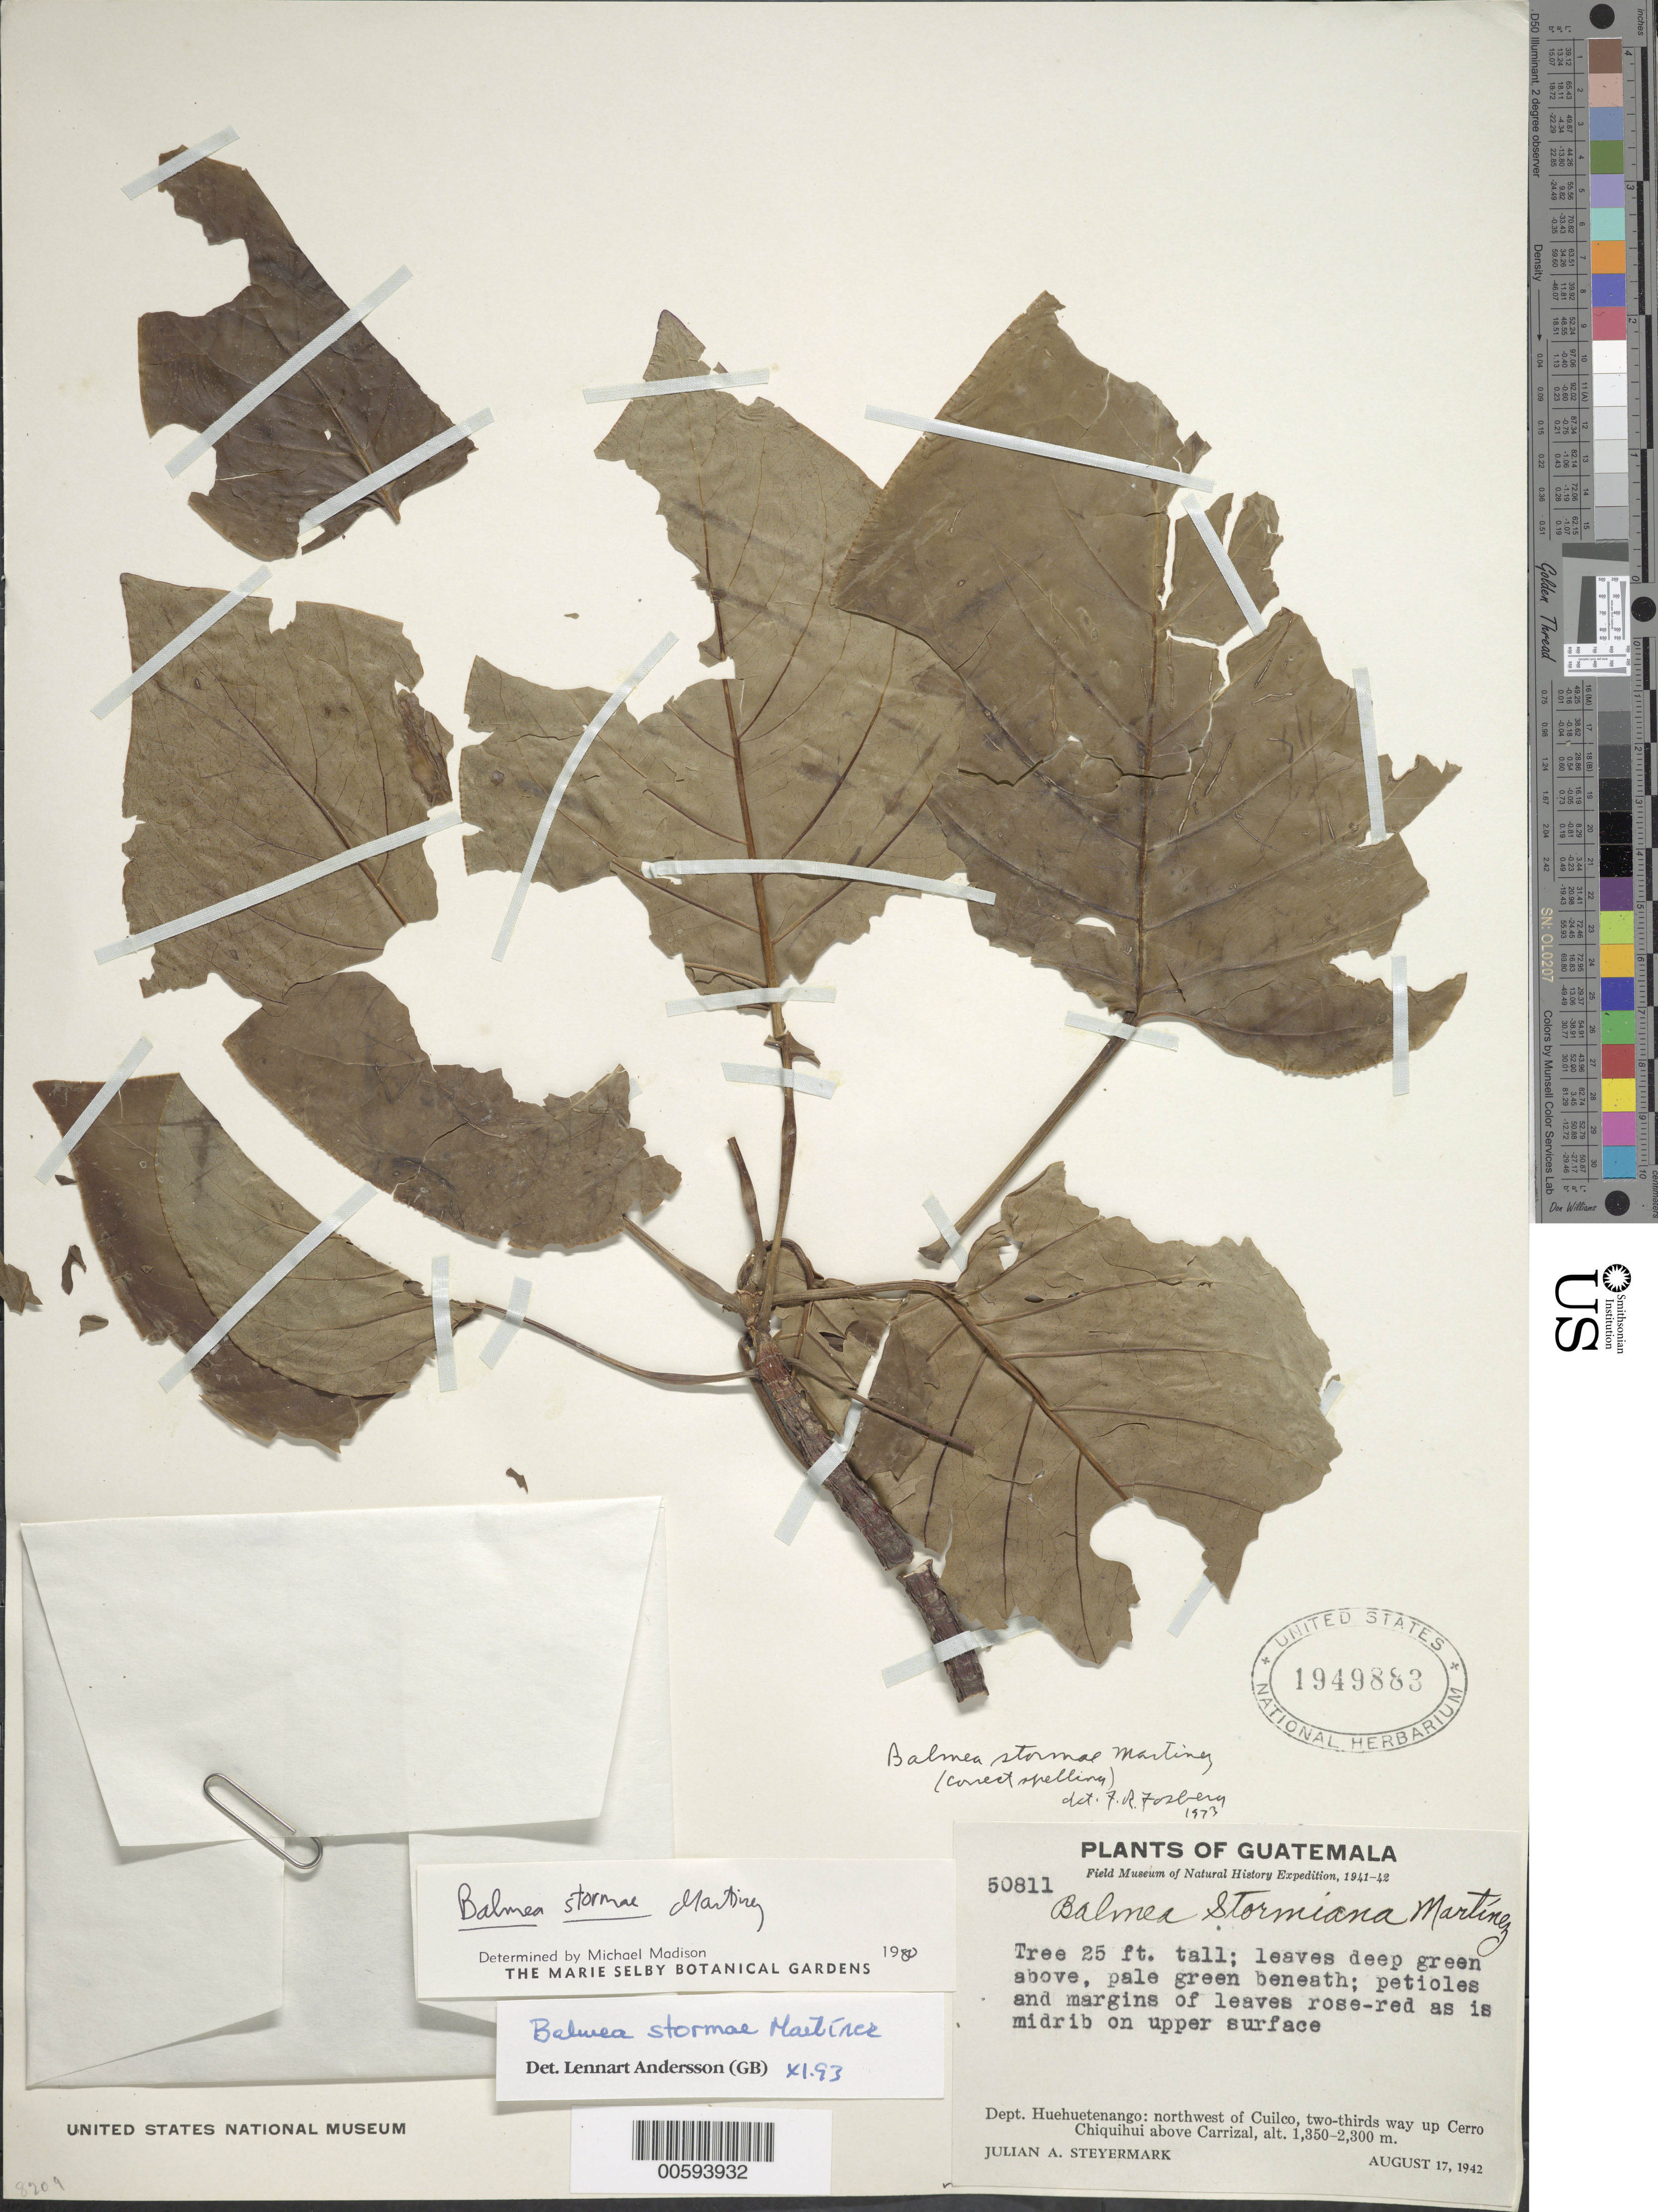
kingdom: Plantae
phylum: Tracheophyta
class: Magnoliopsida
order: Gentianales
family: Rubiaceae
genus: Balmea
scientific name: Balmea stormae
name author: Martínez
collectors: J. Steyermark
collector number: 50811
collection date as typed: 17 Aug 1942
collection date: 1942-08-17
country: Guatemala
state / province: Huehuetenango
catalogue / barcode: US 1949883